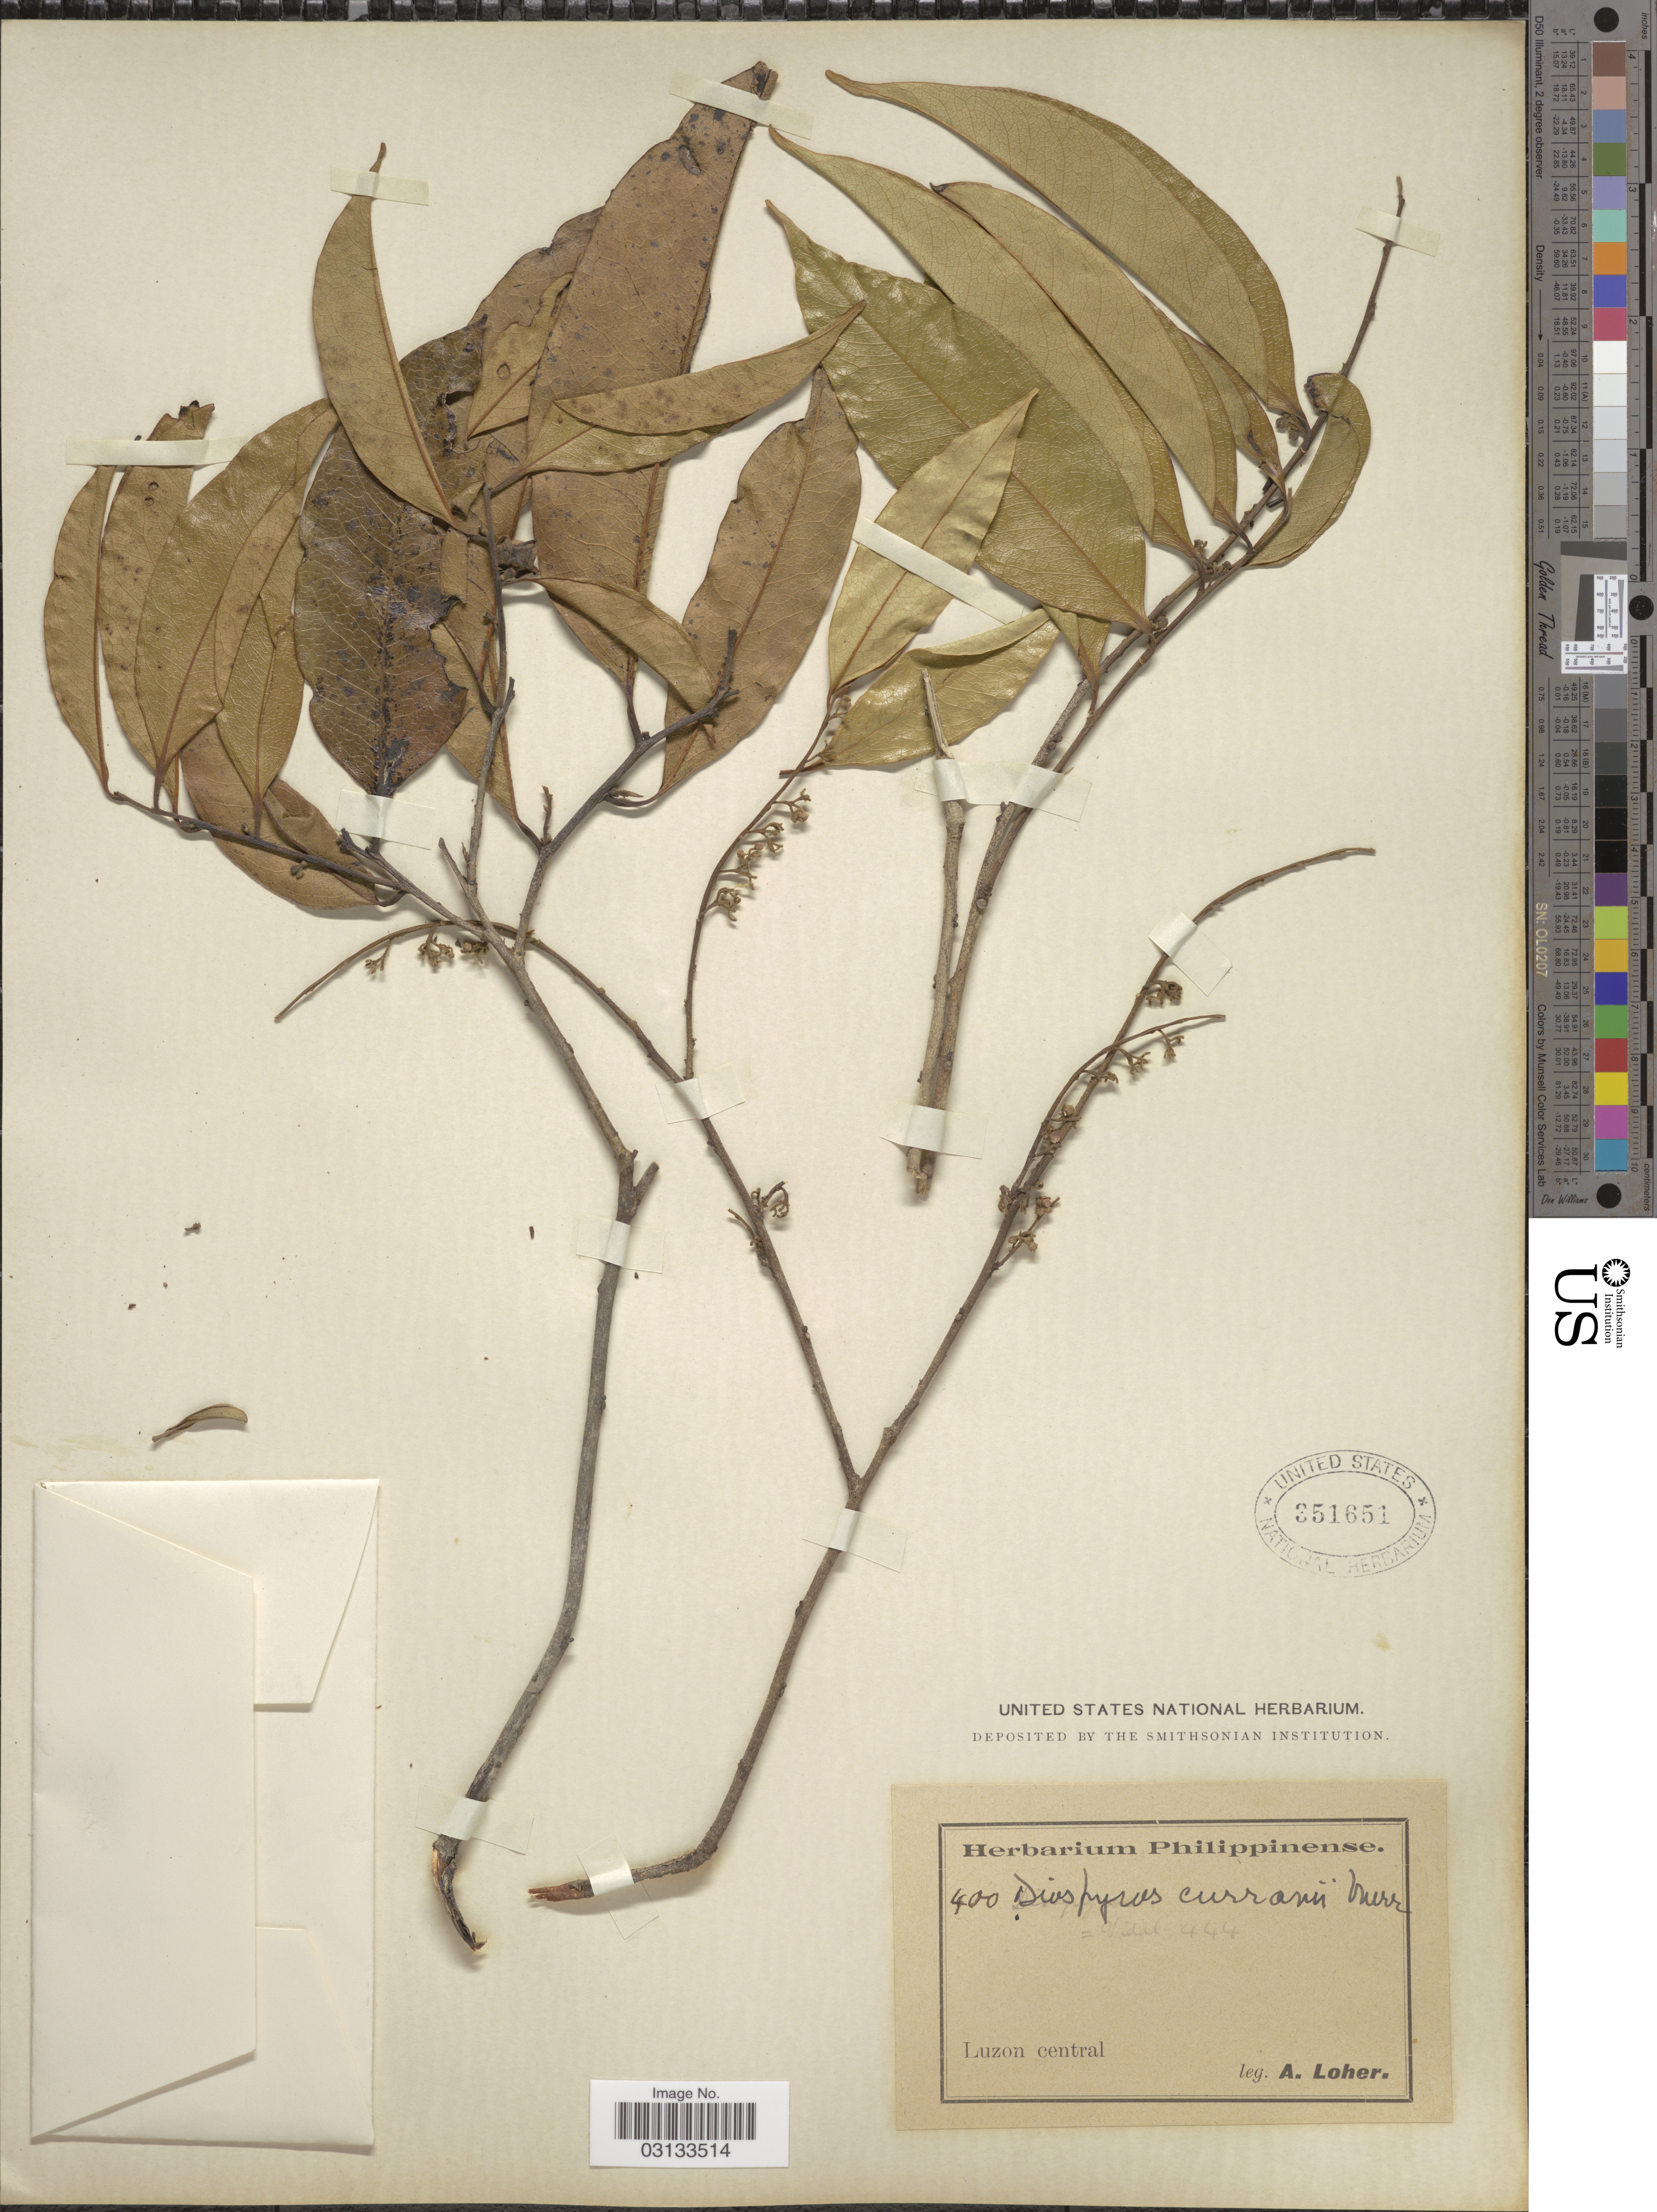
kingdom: Plantae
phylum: Tracheophyta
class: Magnoliopsida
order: Ericales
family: Ebenaceae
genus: Diospyros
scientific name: Diospyros curranii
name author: Merr.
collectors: A. Loher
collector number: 400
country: Philippines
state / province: Central Luzon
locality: Luzon central.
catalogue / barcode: US 351651